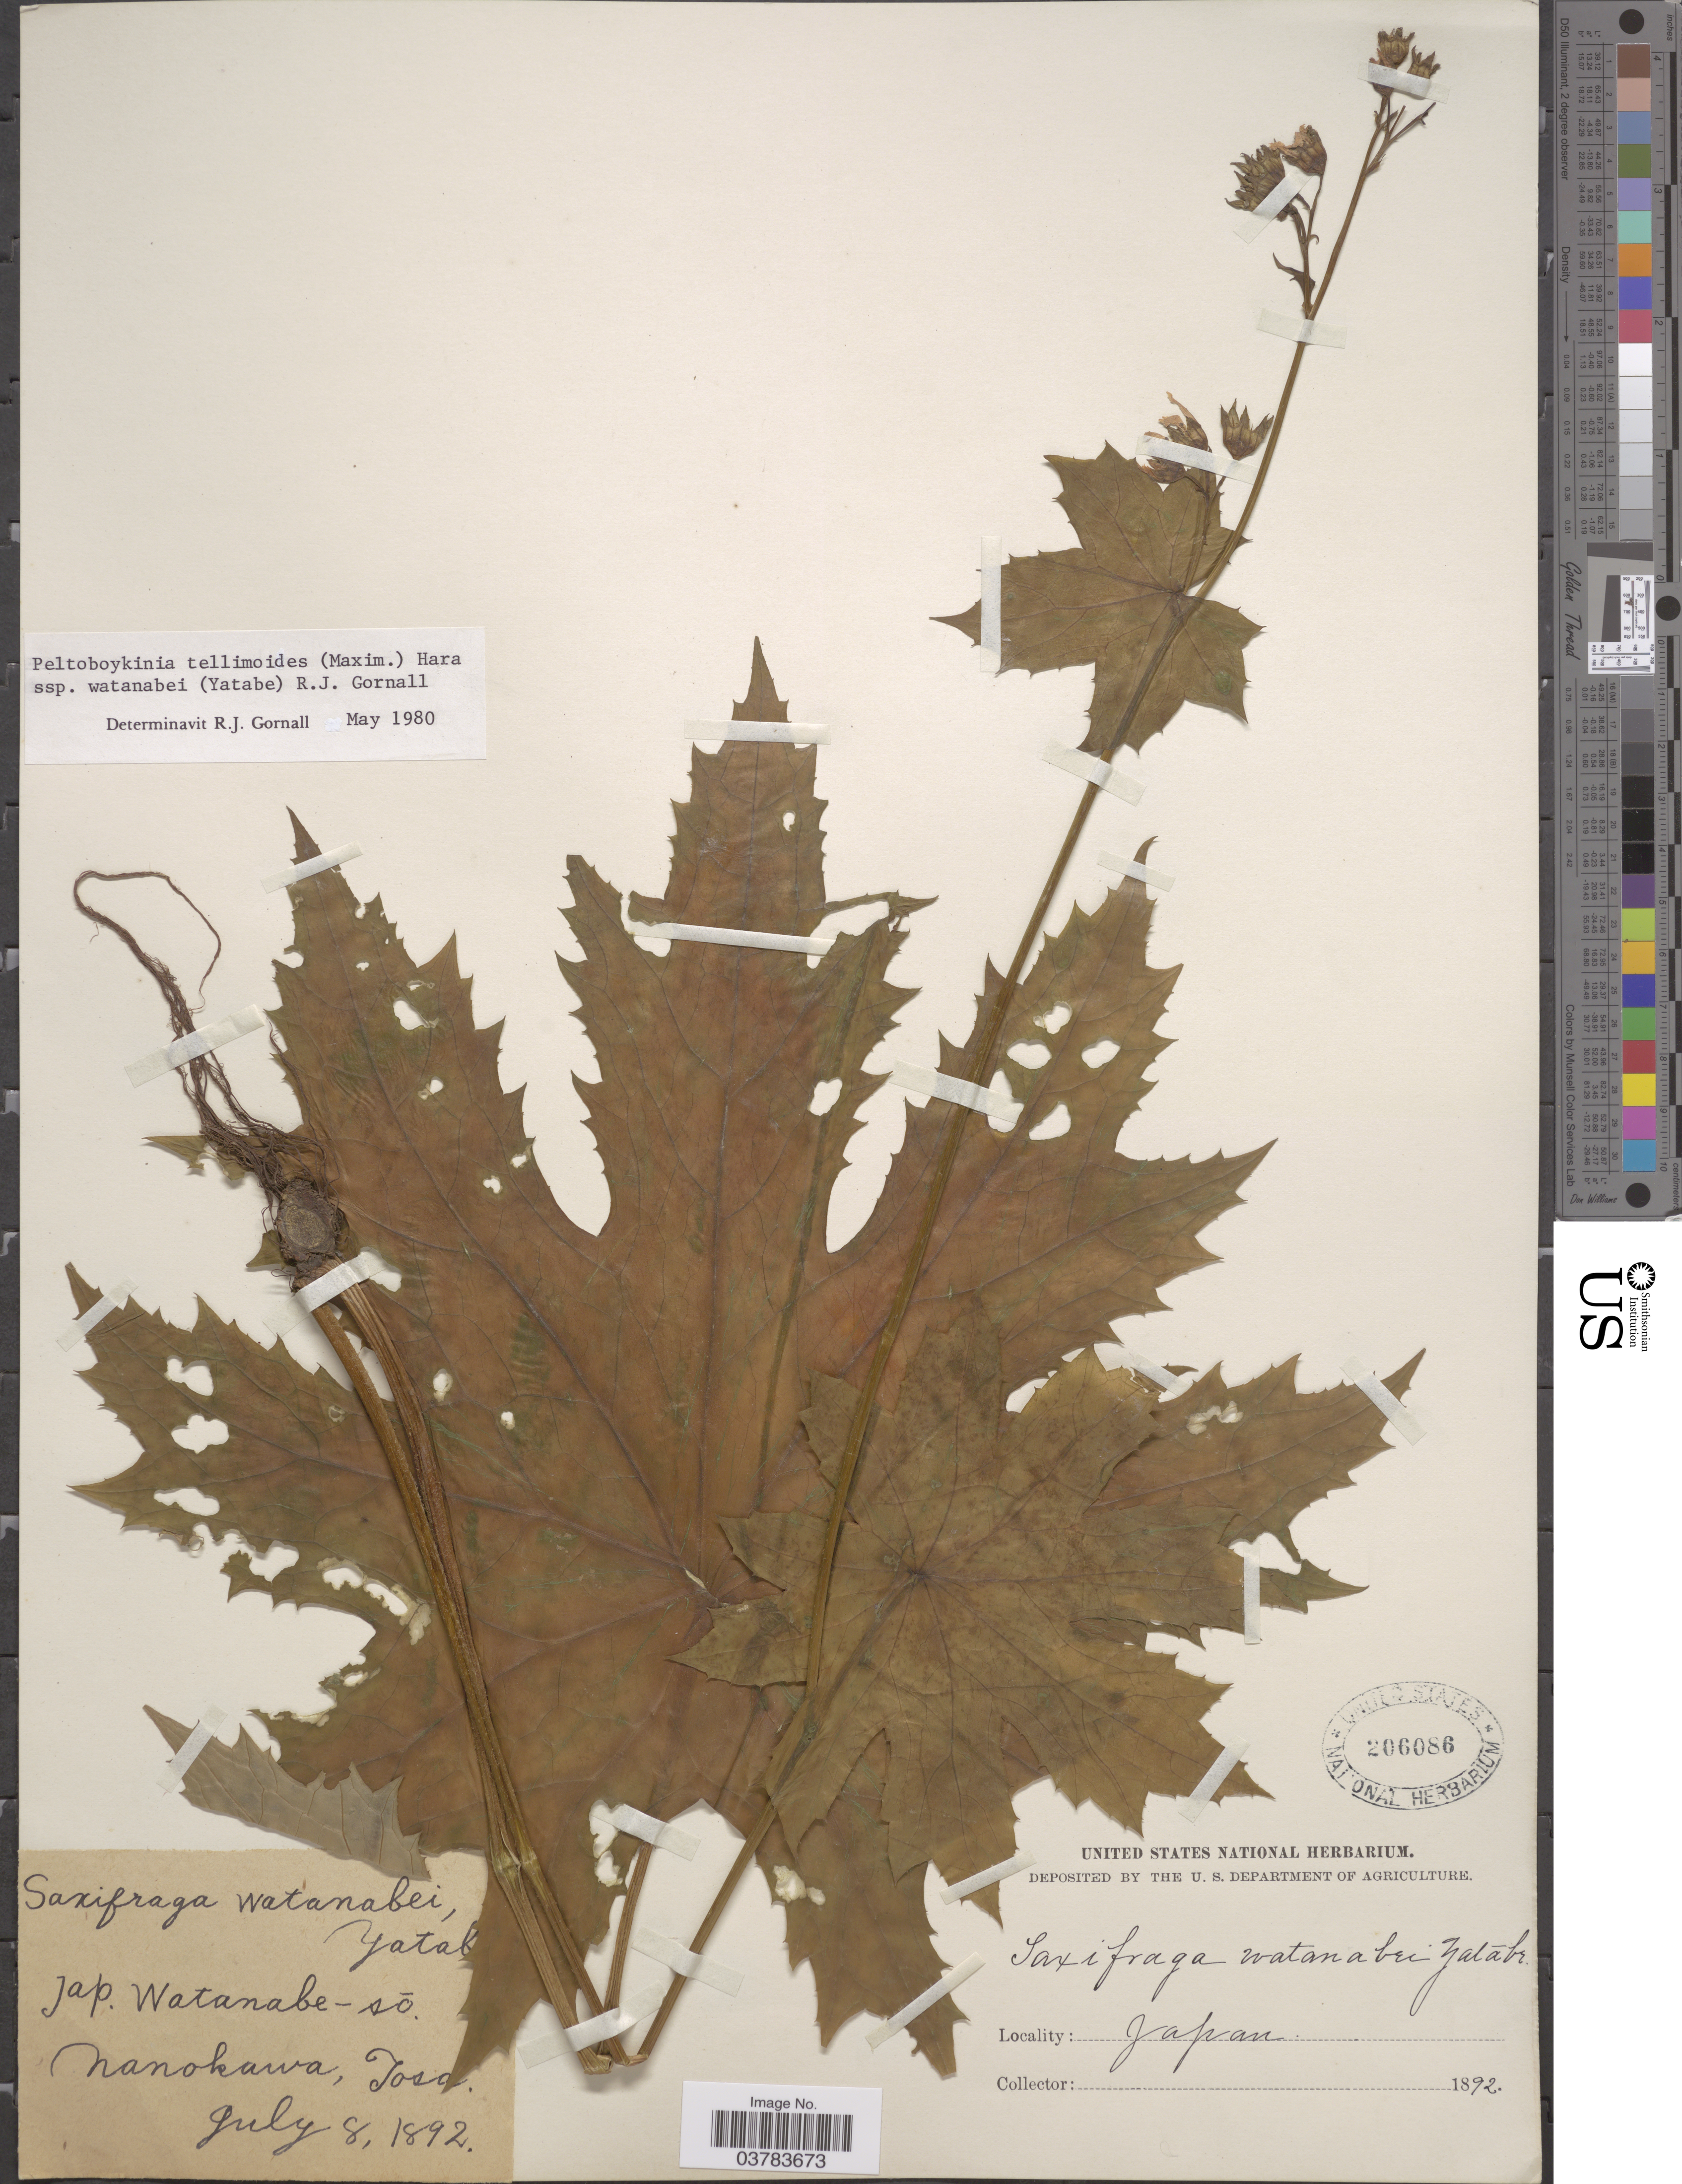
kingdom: Plantae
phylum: Tracheophyta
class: Magnoliopsida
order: Saxifragales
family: Saxifragaceae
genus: Peltoboykinia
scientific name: Peltoboykinia watanabei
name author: (Yatabe) H. Hara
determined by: Strong, Mark T., (BOT), Smithsonian Institution - National Museum of Natural History (UNITED STATES)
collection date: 1892-07-08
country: Japan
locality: Nanokawa, Tosa.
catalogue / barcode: US 206086